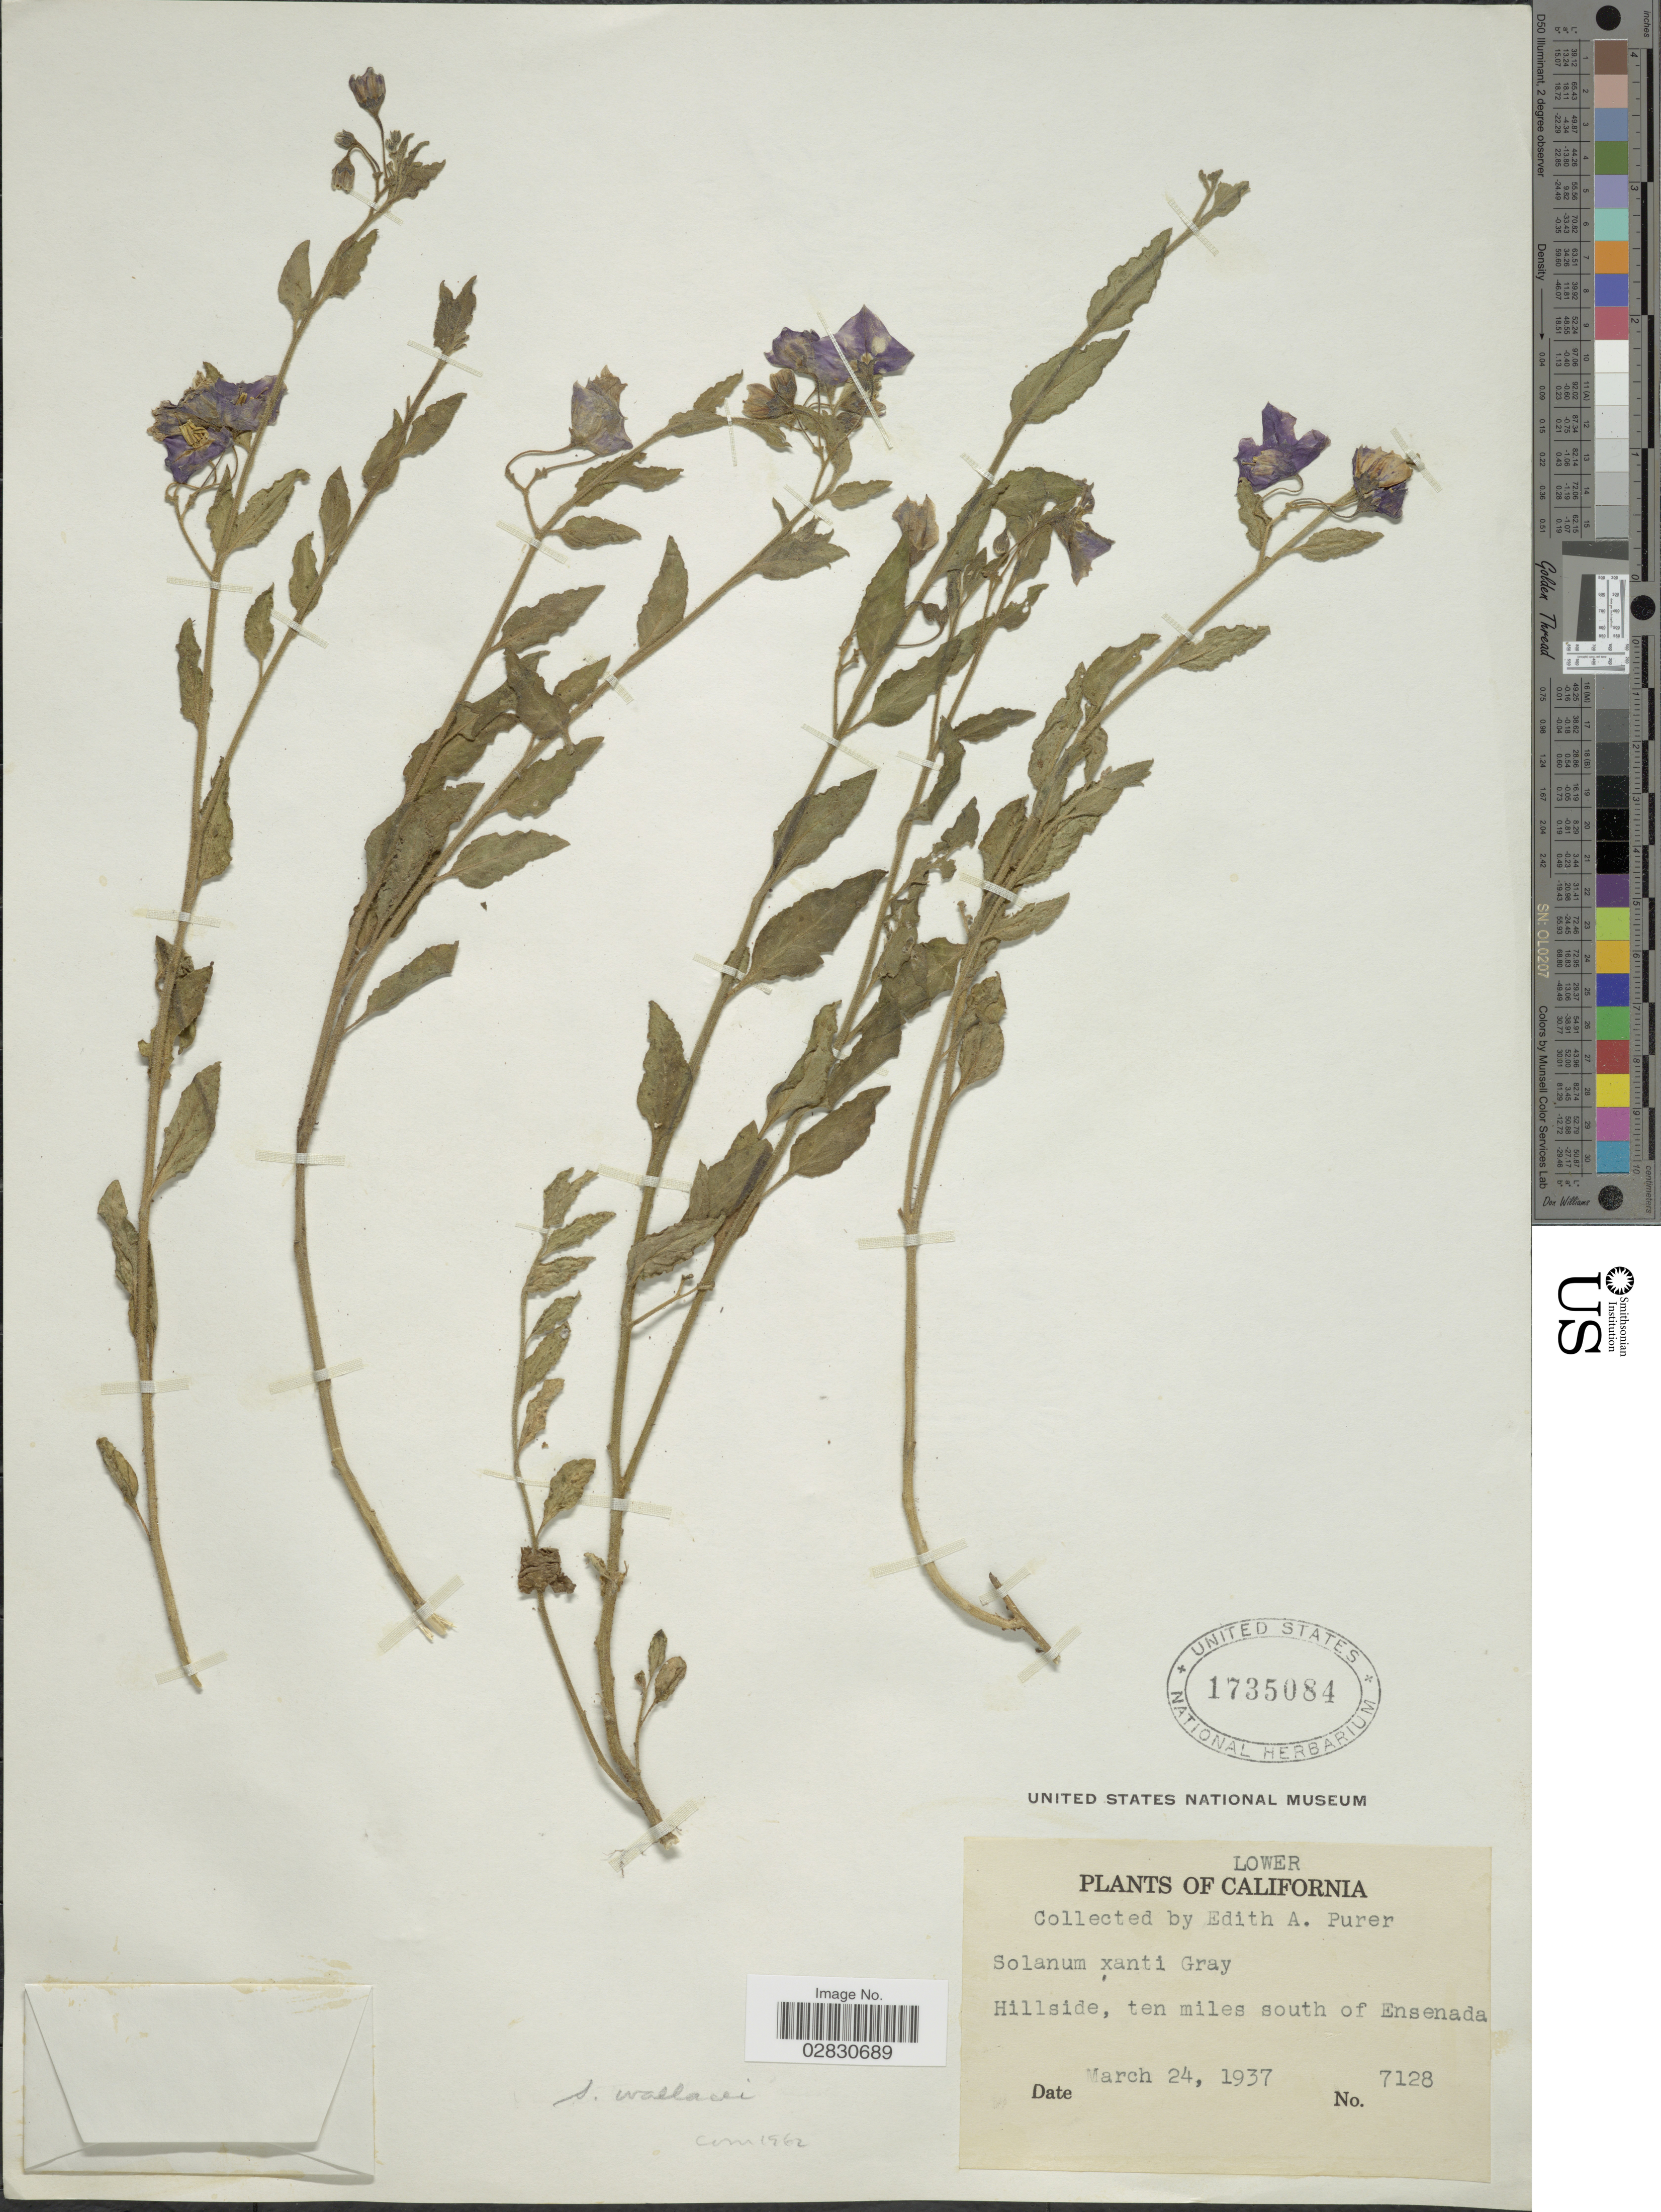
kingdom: Plantae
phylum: Tracheophyta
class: Magnoliopsida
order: Solanales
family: Solanaceae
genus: Solanum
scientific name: Solanum wallacei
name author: (A. Gray) Parish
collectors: E. Purer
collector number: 7128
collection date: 1937-03-24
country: Mexico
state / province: Baja California Norte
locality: Hillside, ten miles south of Ensenada, Lower California.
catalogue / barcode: US 1735084